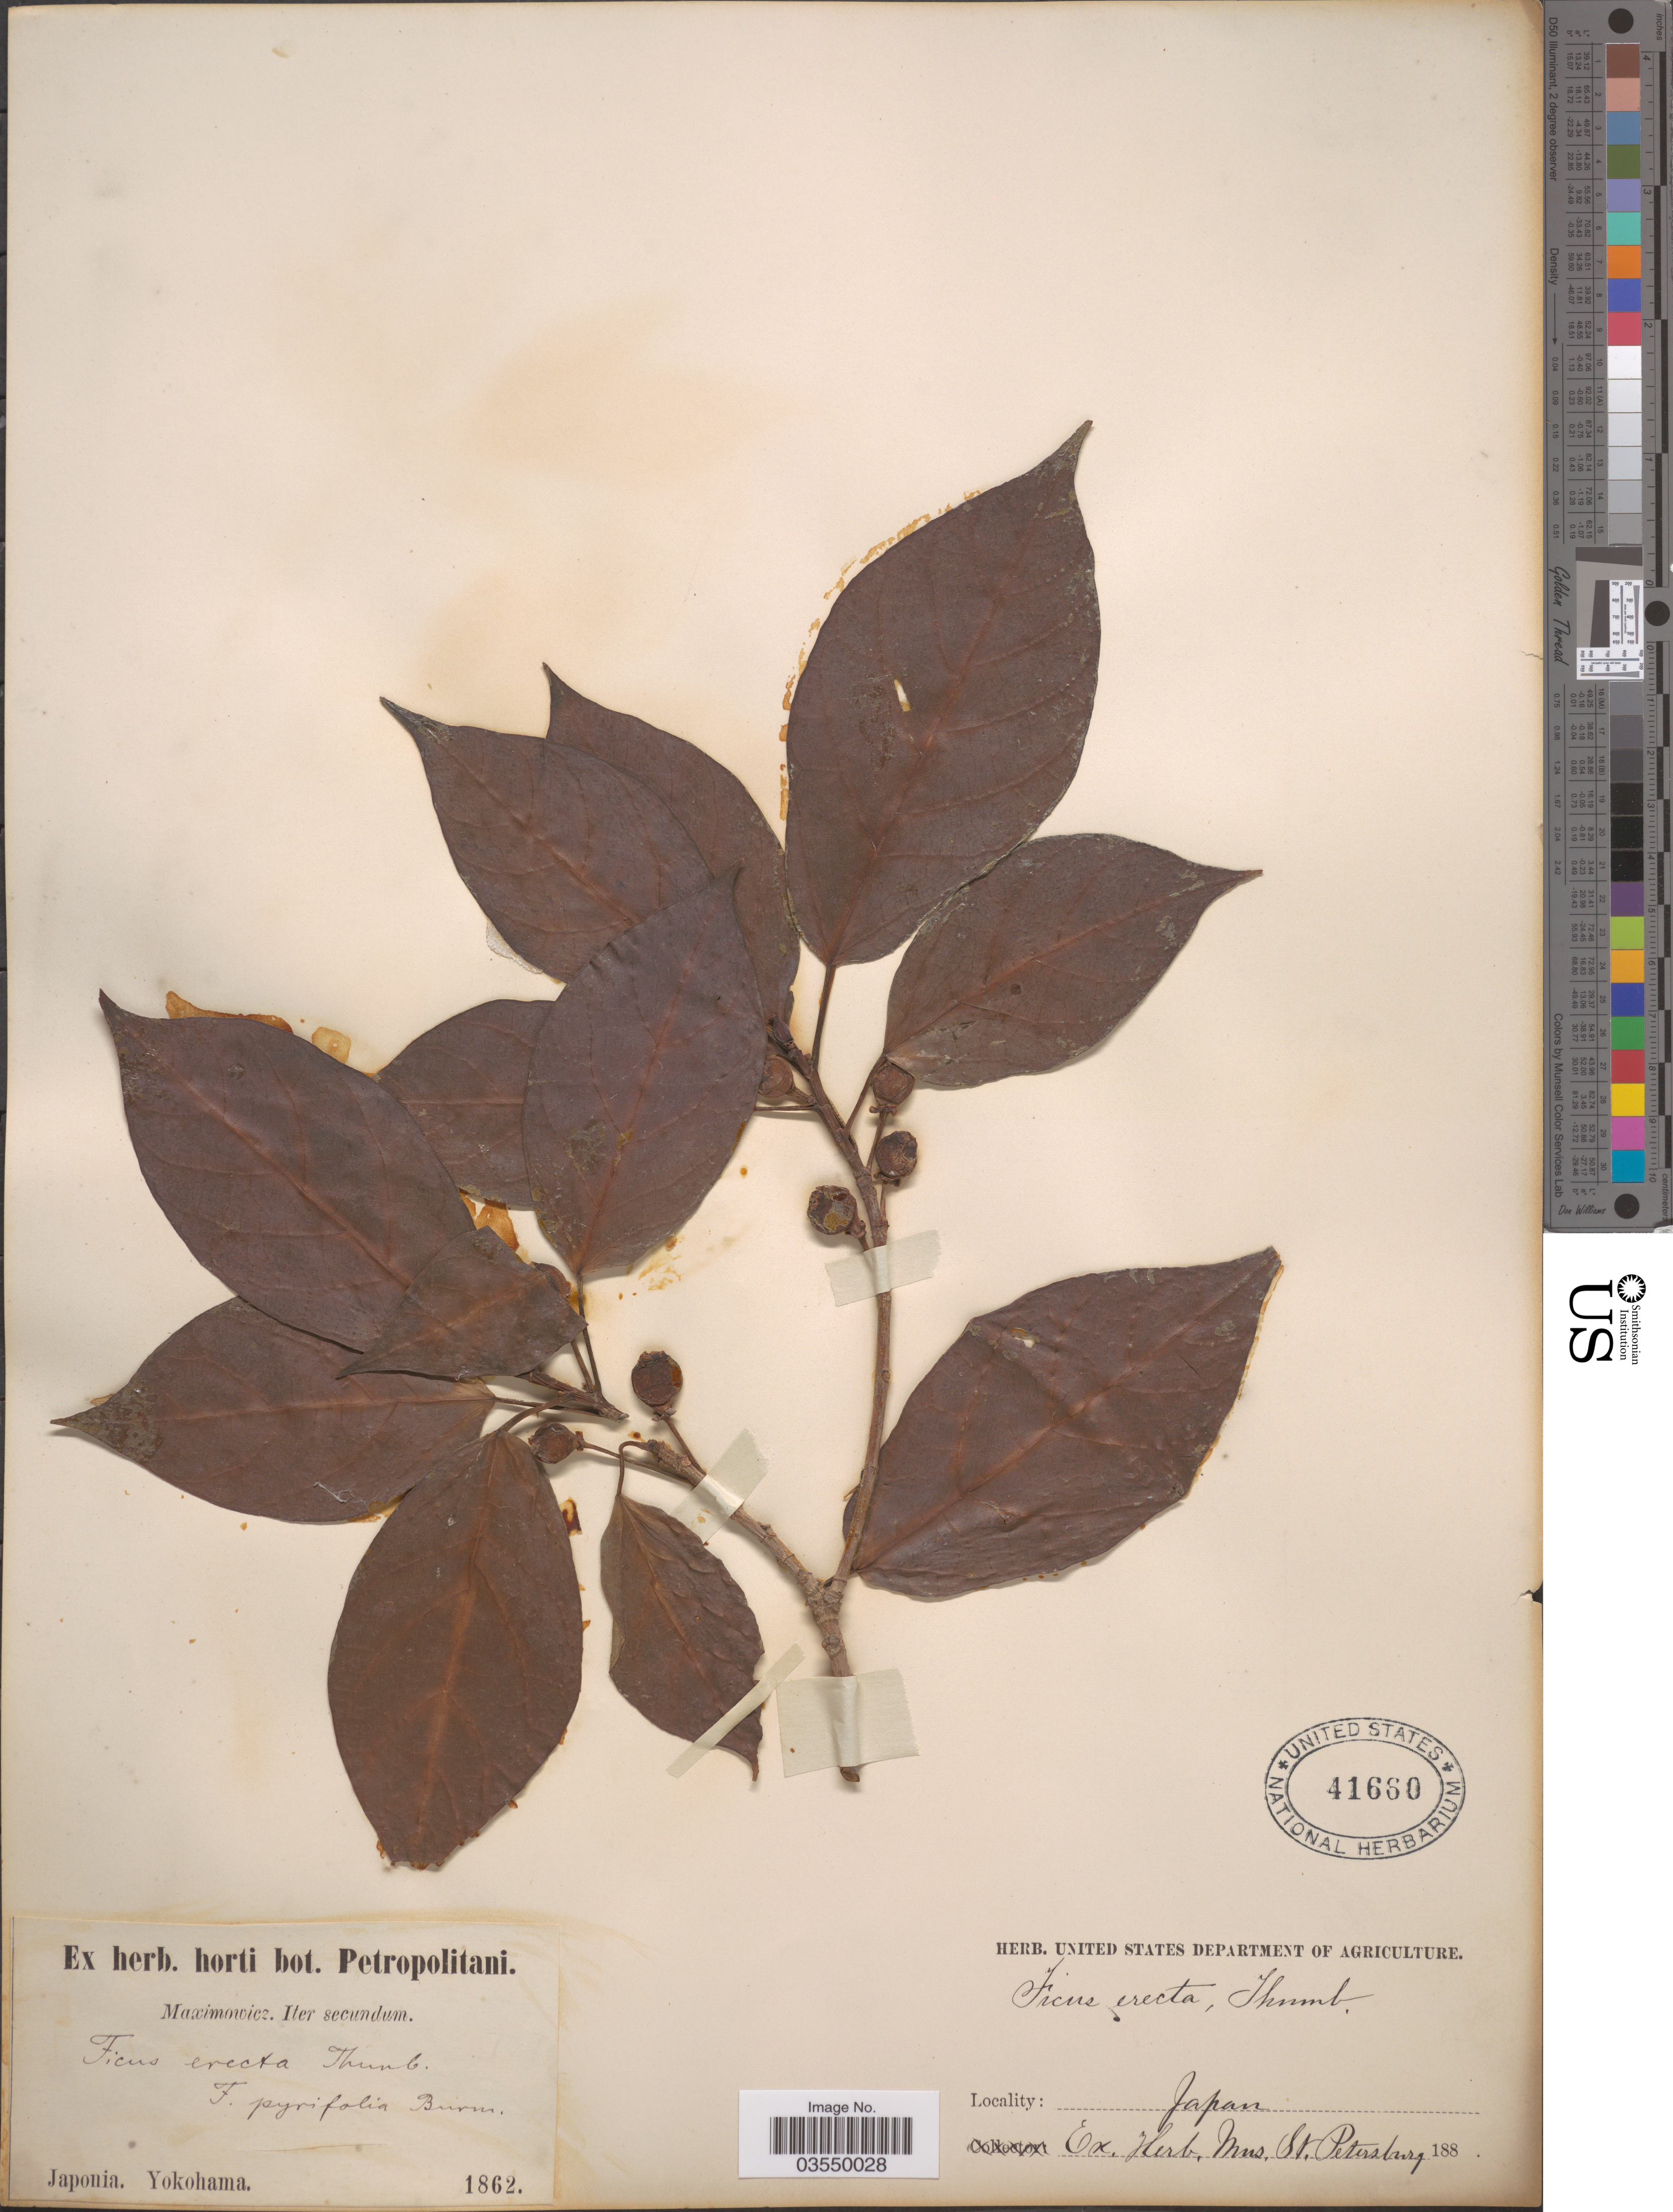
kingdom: Plantae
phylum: Tracheophyta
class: Magnoliopsida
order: Rosales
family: Moraceae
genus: Ficus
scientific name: Ficus erecta var. erecta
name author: Thunb.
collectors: Maximowicz, --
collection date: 1862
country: Japan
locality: Yokohama.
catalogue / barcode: US 41660